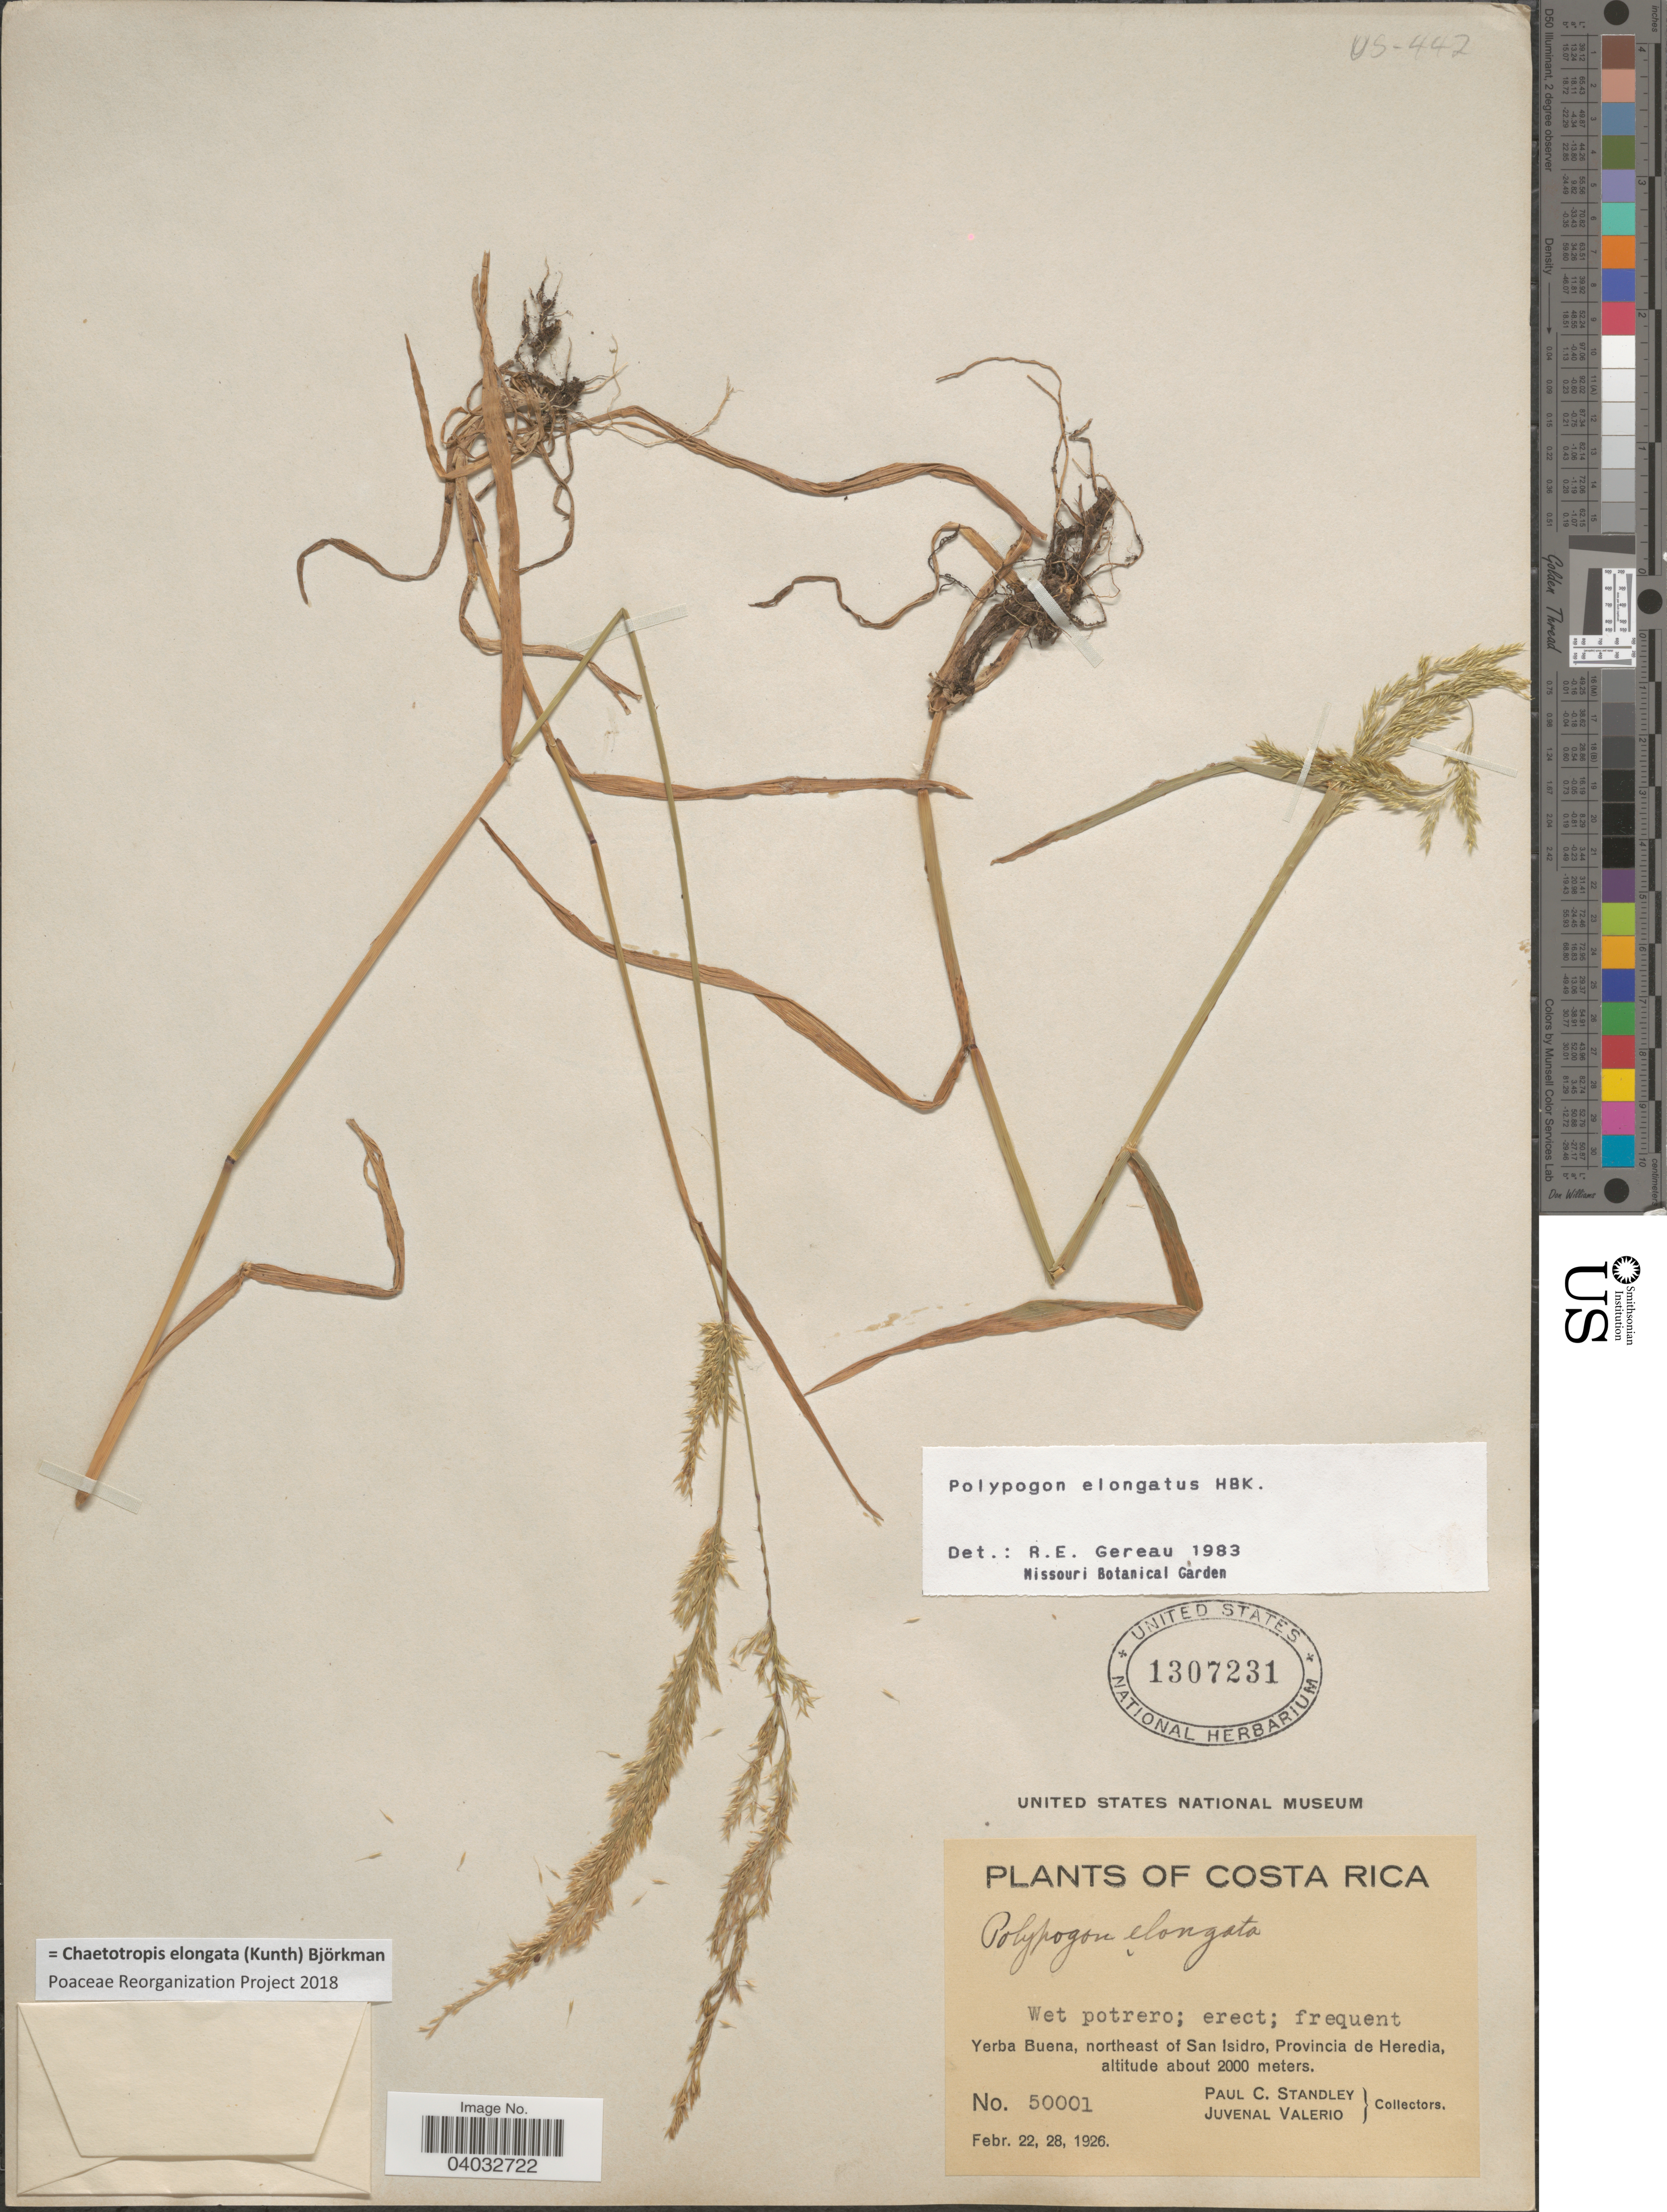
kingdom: Plantae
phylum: Tracheophyta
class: Liliopsida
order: Poales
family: Poaceae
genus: Chaetotropis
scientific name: Chaetotropis elongata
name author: (Kunth) Björkman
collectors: P. C. Standley & J. Valerio R.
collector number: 50001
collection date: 1926-02-22/1926-02-28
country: Costa Rica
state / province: Heredia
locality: Yerba Buena, northeast of San Isidro.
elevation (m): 2000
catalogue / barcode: US 1307231